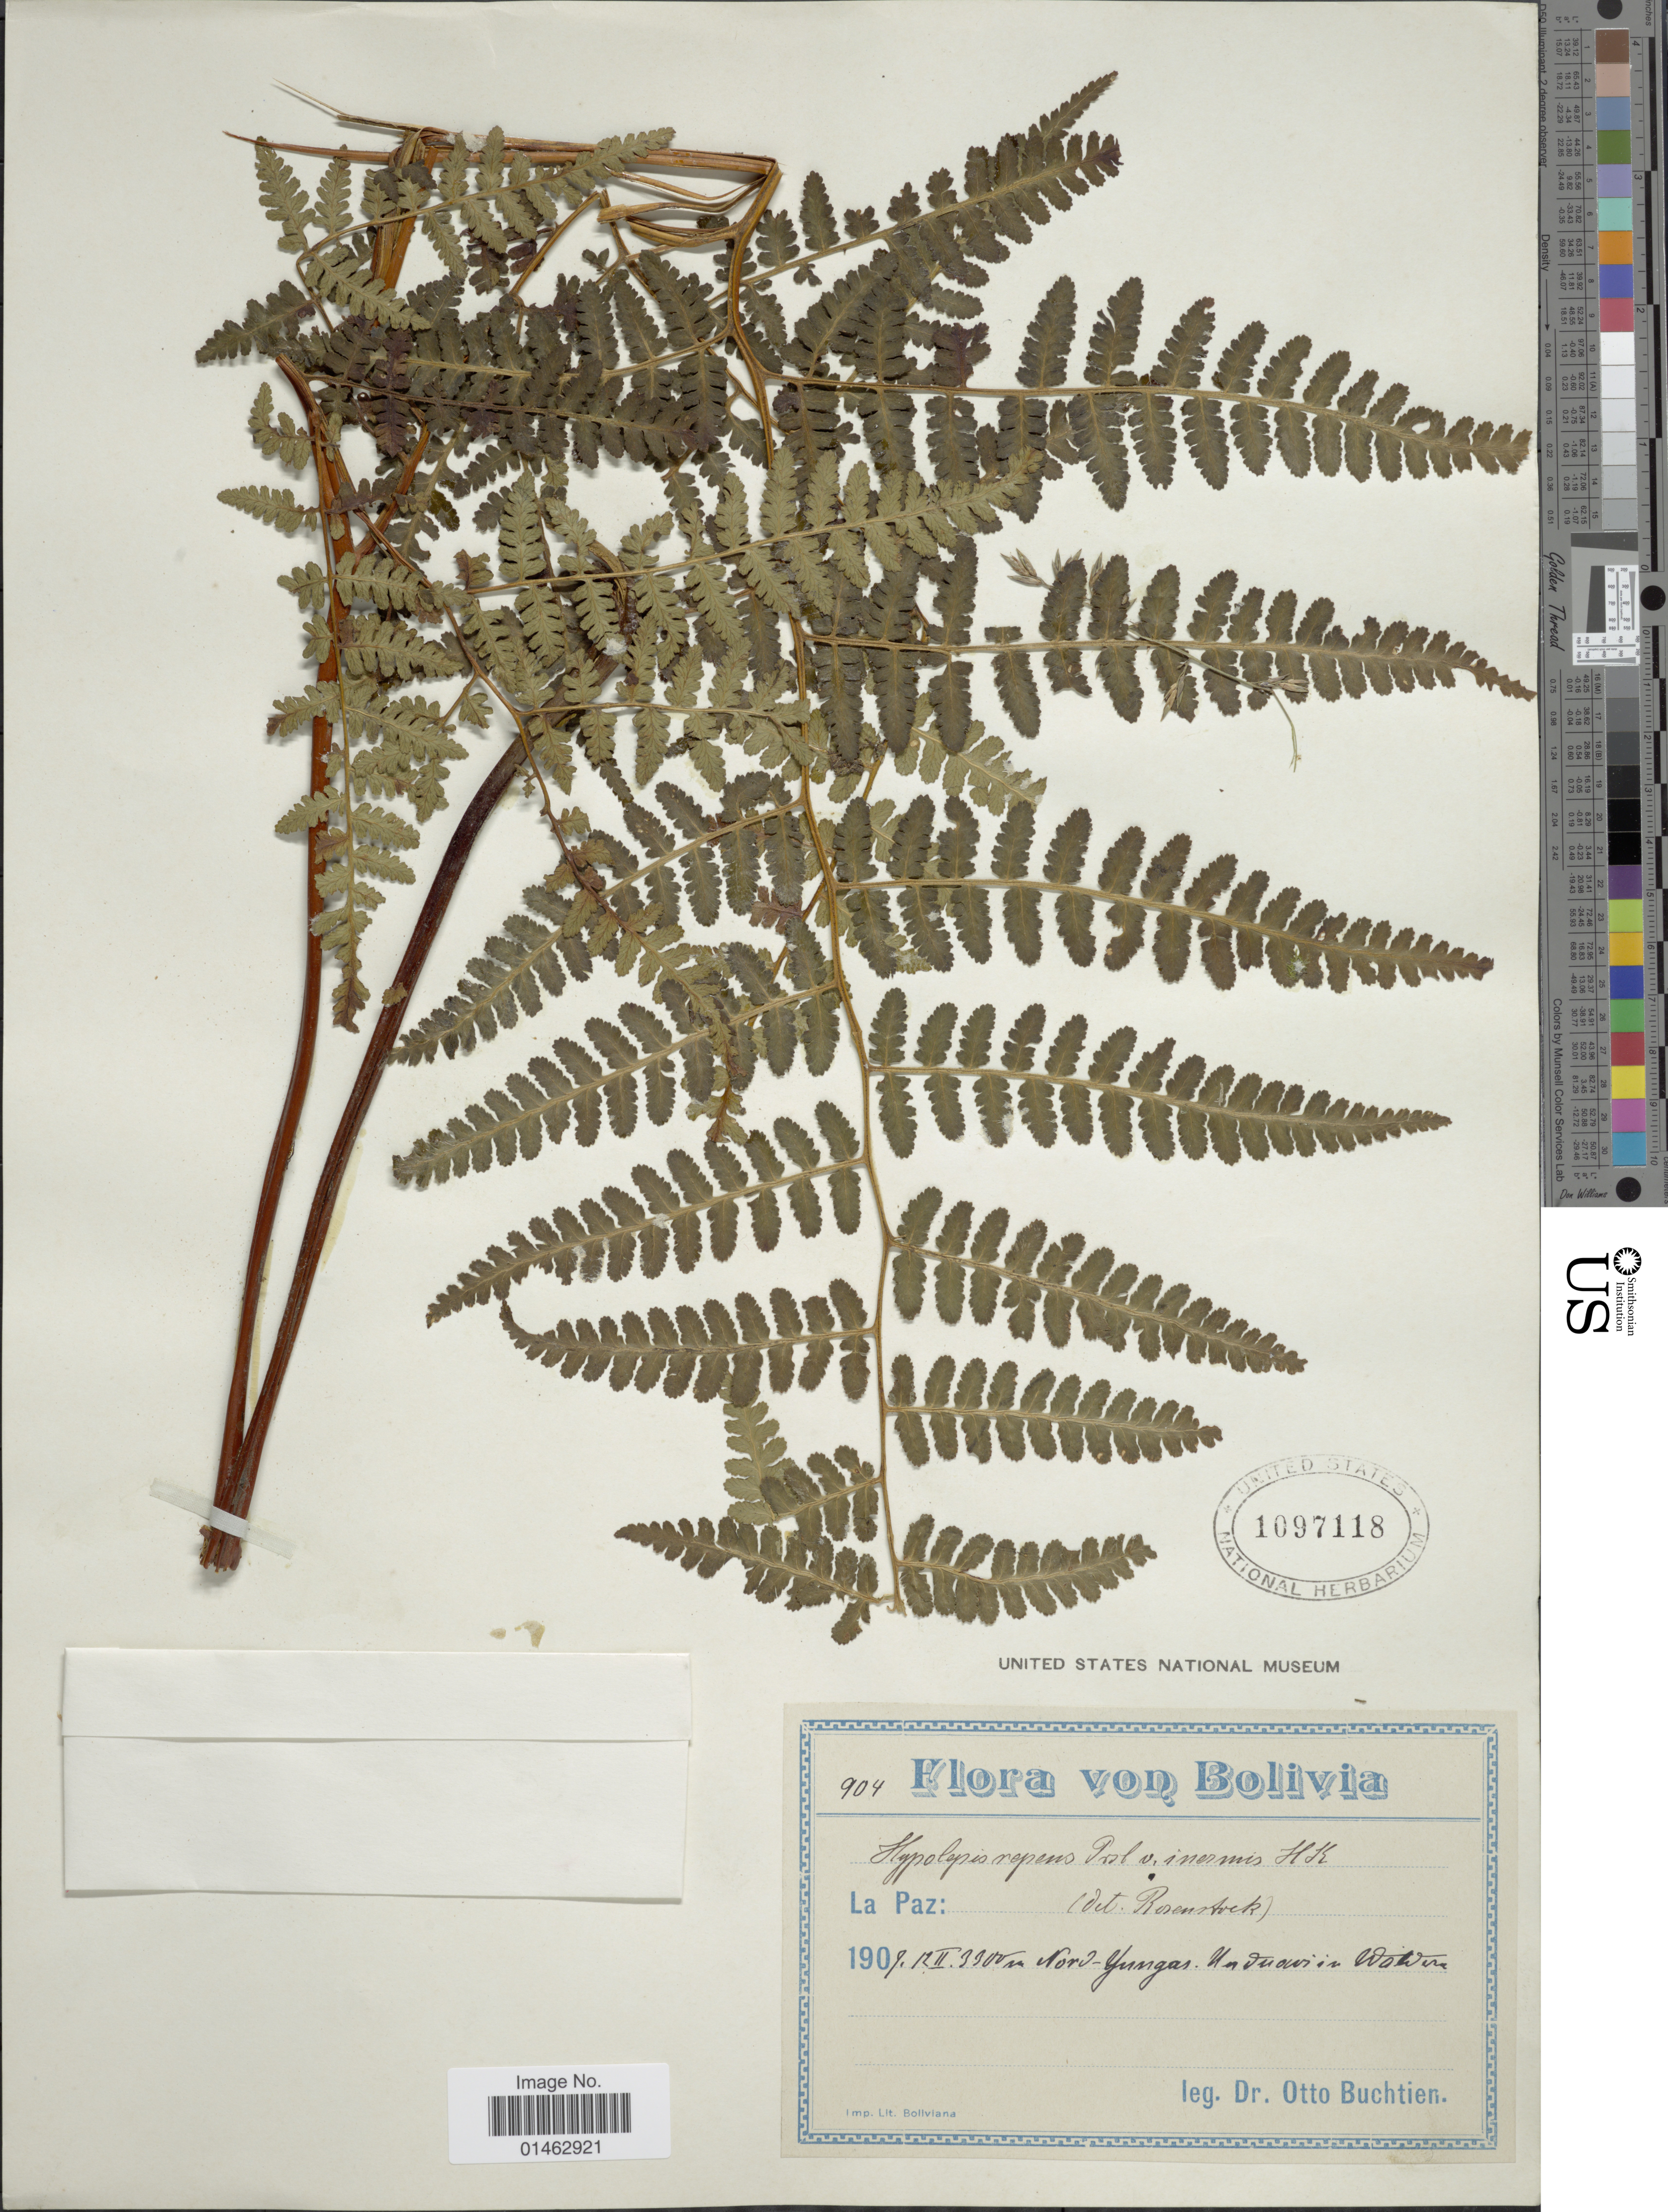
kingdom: Plantae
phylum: Tracheophyta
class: Polypodiopsida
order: Polypodiales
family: Dennstaedtiaceae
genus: Hypolepis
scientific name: Hypolepis flexuosa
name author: Sodiro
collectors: O. Buchtien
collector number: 904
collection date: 1909-02-12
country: Bolivia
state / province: La Paz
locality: Nord-Yungas, Unduavi in Waldern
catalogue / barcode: US 1097118